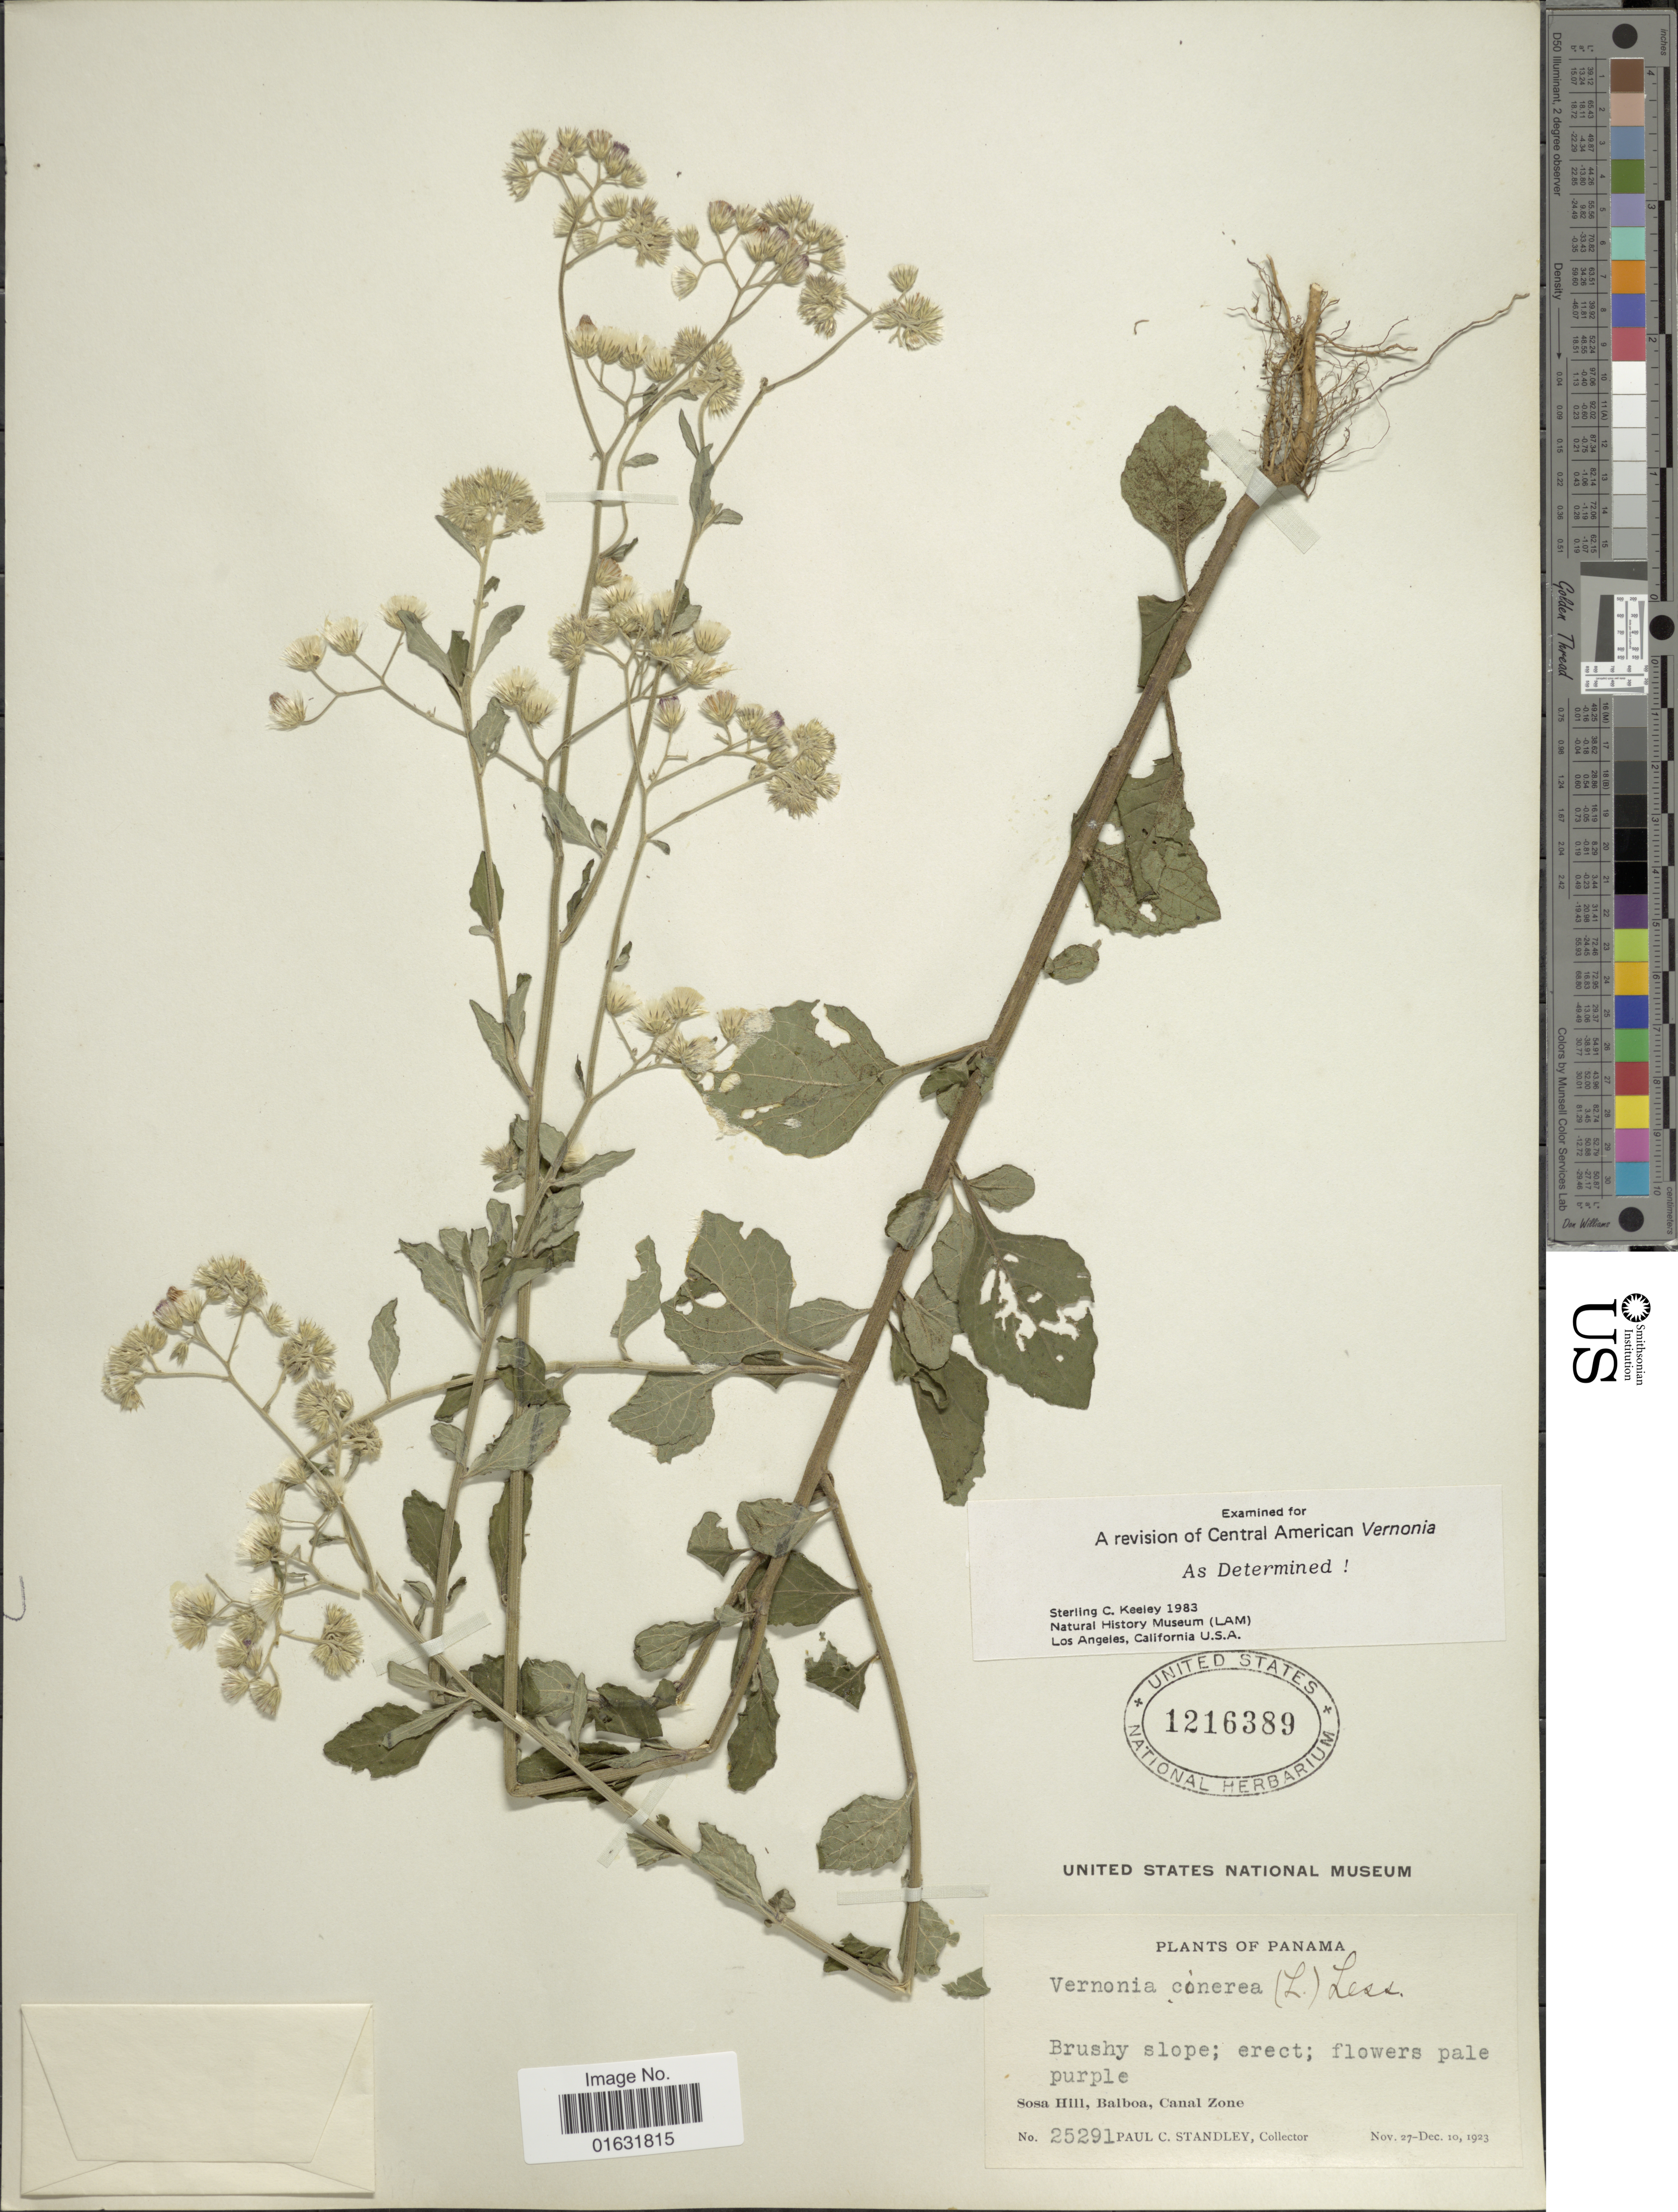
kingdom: Plantae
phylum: Tracheophyta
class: Magnoliopsida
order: Asterales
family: Asteraceae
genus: Cyanthillium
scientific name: Cyanthillium cinereum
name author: (L.) H. Rob.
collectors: P. C. Standley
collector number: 25291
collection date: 1923-11-27/1923-12-10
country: Panama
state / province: Colón / Panamá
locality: Sosa Hill, Balboa, Canal Zone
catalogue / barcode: US 1216389